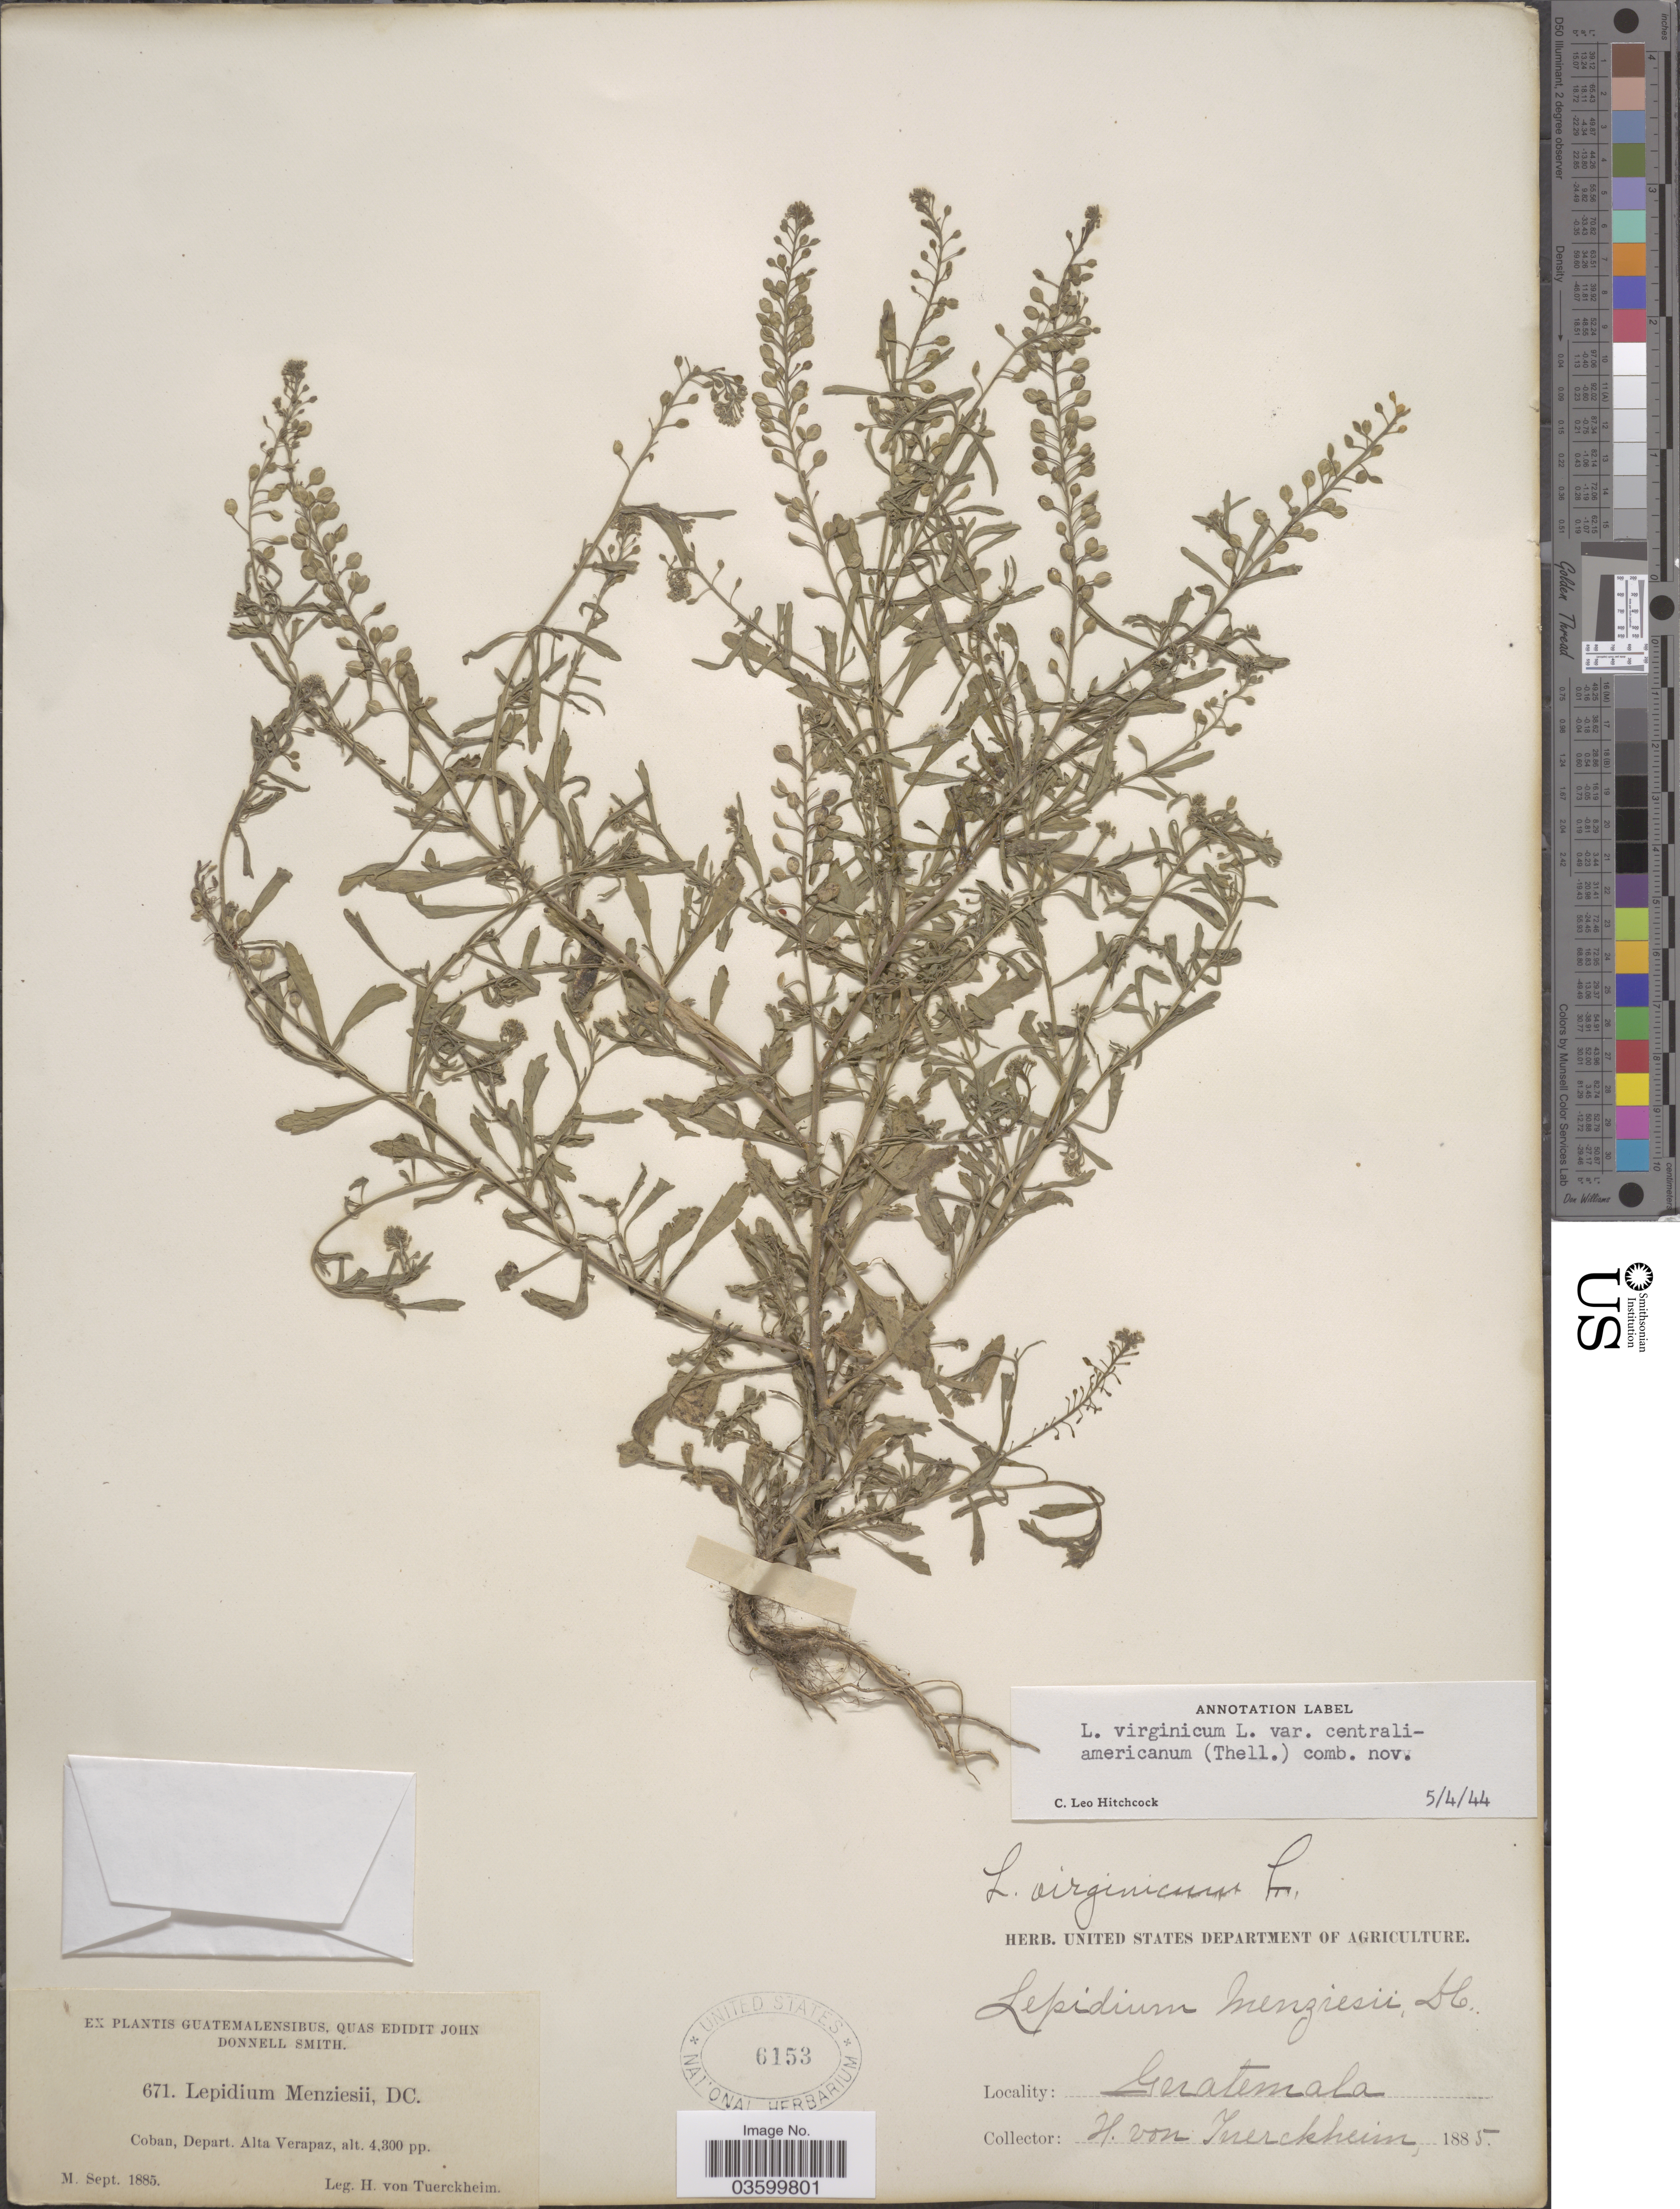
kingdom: Plantae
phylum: Tracheophyta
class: Magnoliopsida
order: Brassicales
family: Brassicaceae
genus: Lepidium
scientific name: Lepidium virginicum var. centrali-americanum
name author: (Thell.) C.L. Hitchc.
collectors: H. von Türckheim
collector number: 671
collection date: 1885-09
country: Guatemala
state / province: Alta Verapaz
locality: Coban, Depart. Alta Verapaz.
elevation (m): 1311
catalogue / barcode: US 6153